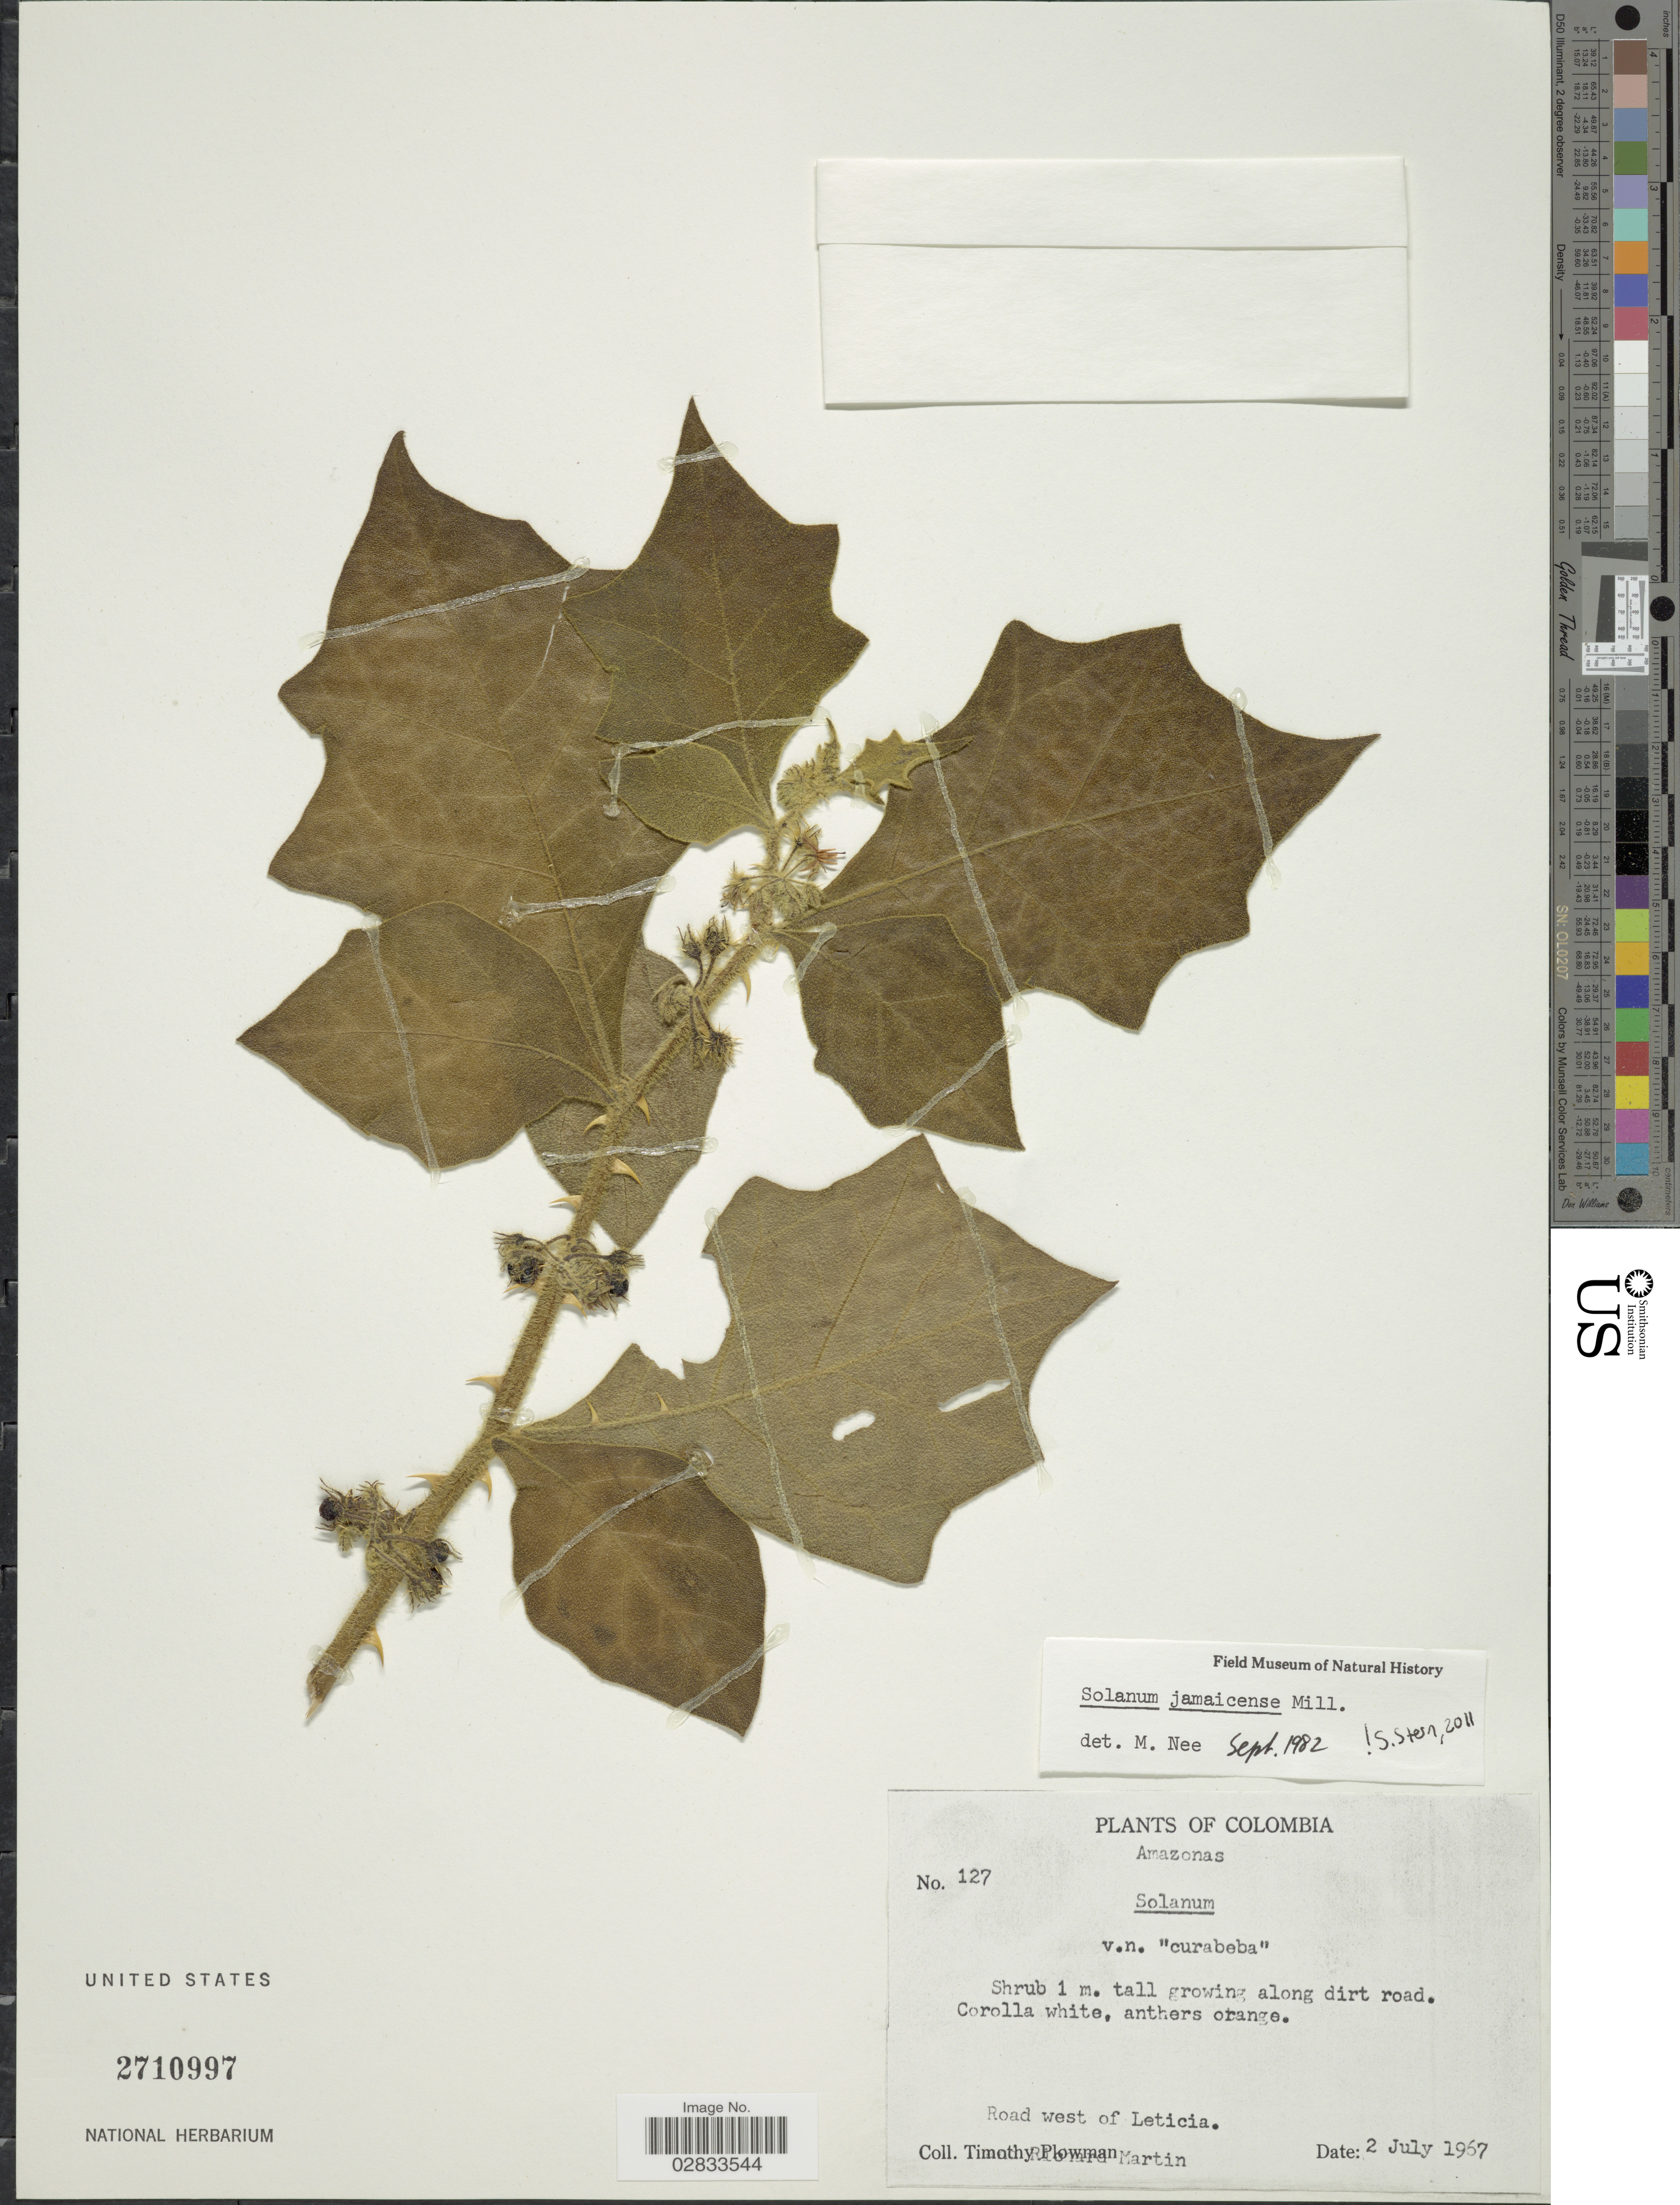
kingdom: Plantae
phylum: Tracheophyta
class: Magnoliopsida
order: Solanales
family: Solanaceae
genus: Solanum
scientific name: Solanum jamaicense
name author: Mill.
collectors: T. Plowman & Martin, --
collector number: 127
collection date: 1967-07-02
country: Colombia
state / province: Amazônas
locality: Road west of Leticia.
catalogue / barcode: US 2710997